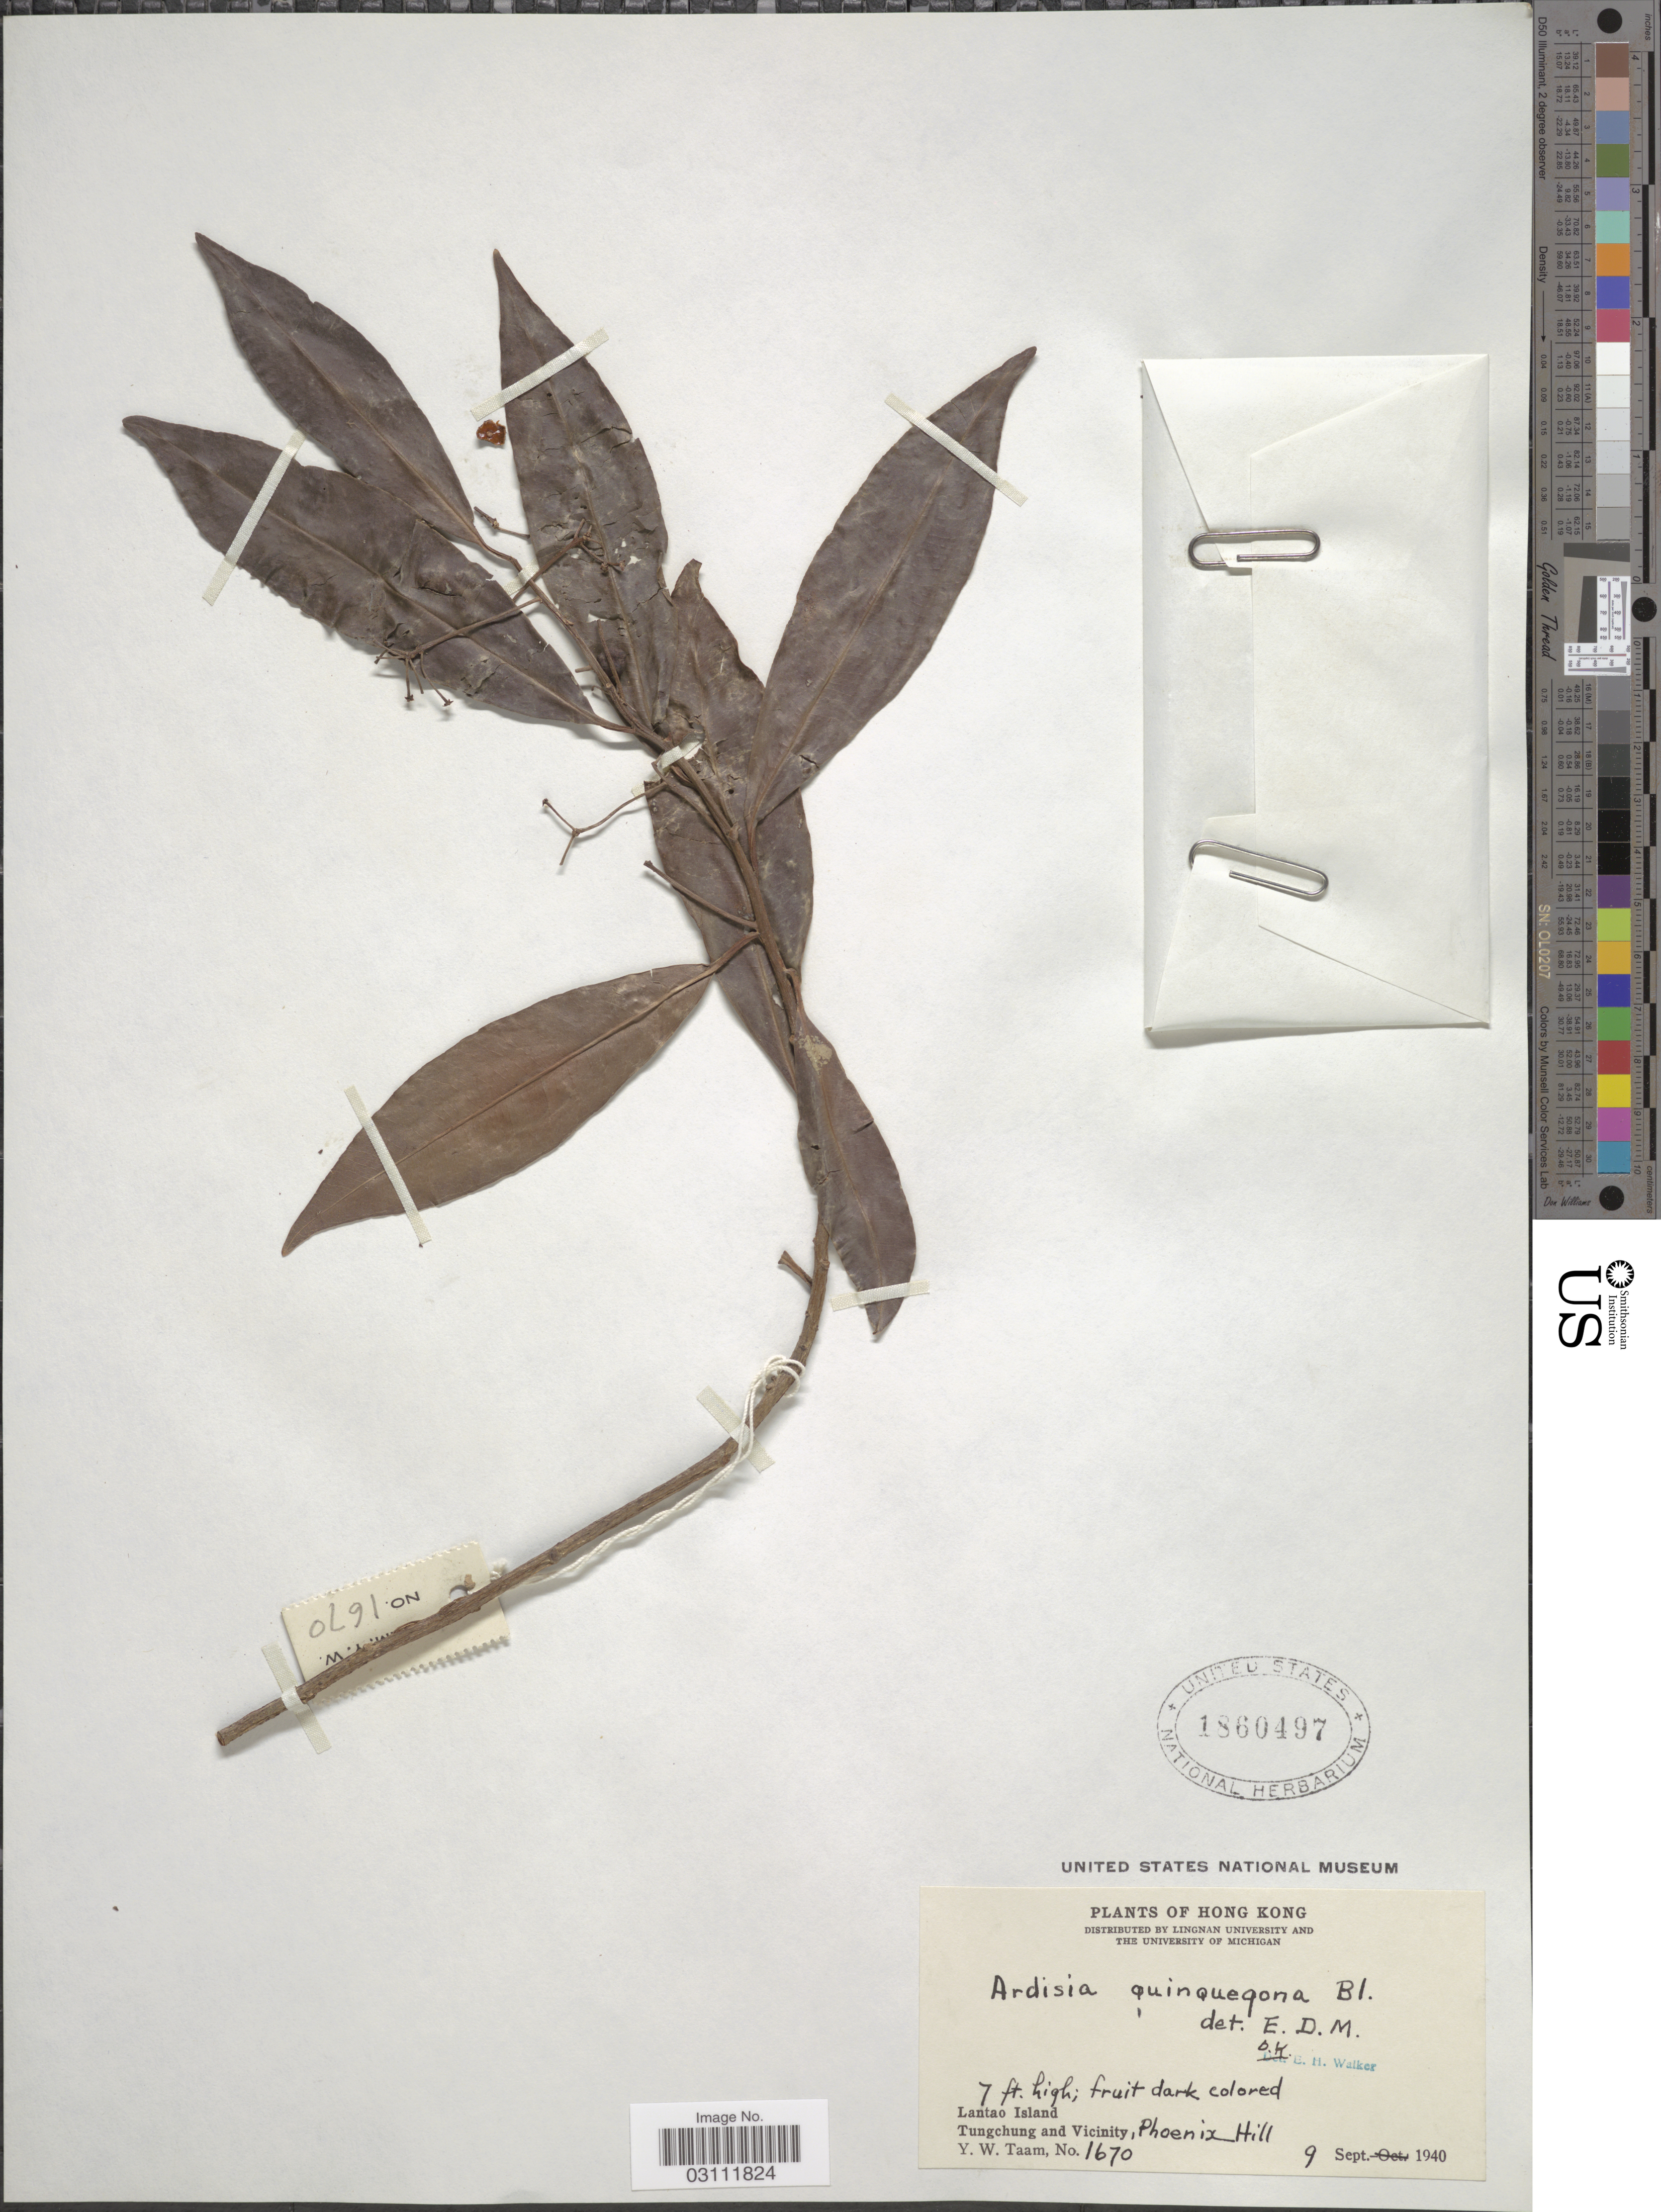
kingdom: Plantae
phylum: Tracheophyta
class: Magnoliopsida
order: Ericales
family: Primulaceae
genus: Ardisia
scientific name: Ardisia quinquegona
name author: Blume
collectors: Y. W. Taam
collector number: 1670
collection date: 1940-09-09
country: China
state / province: Hong Kong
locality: Lantao Island. Tungchung and Vicinity, Phoenix Hill.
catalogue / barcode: US 1860497